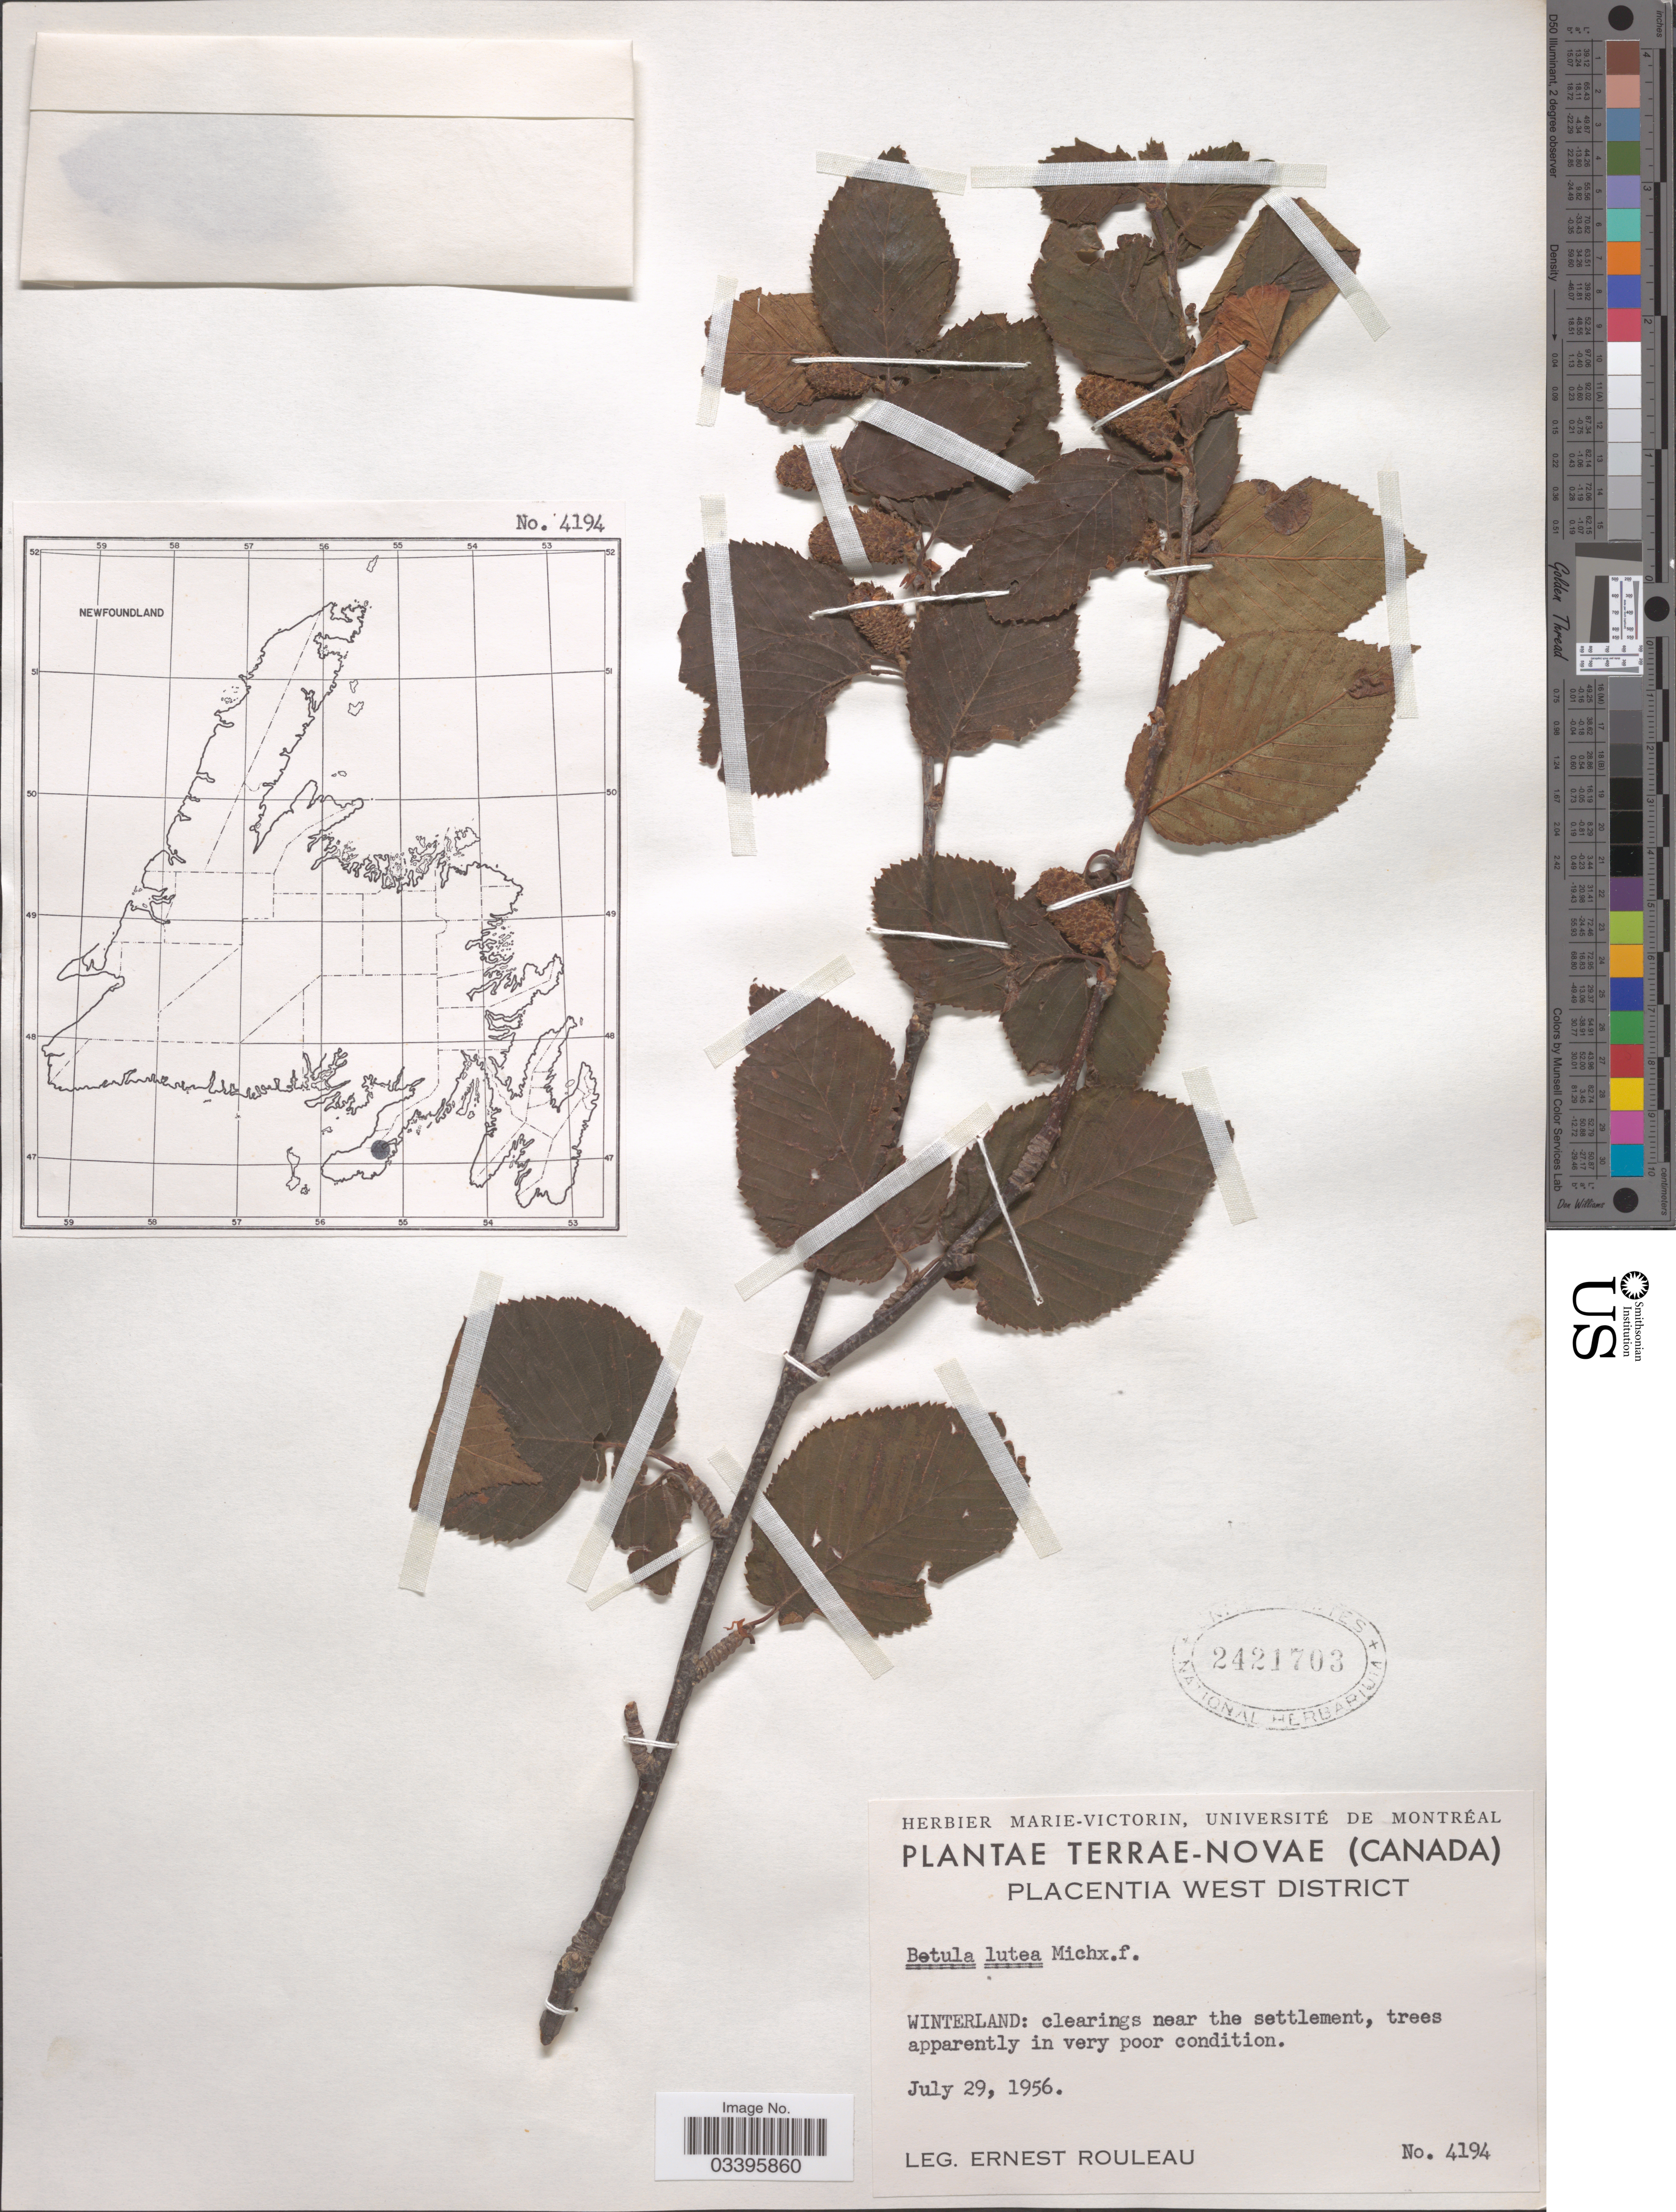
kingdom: Plantae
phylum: Tracheophyta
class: Magnoliopsida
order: Fagales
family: Betulaceae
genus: Betula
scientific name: Betula lutea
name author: F. Michx.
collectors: J. Rouleau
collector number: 4194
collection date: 1956-07-29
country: Canada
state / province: Newfoundland and Labrador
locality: Terrae-Novae. Placentia West District. Winterland: clearing near the settlement.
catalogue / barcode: US 2421703